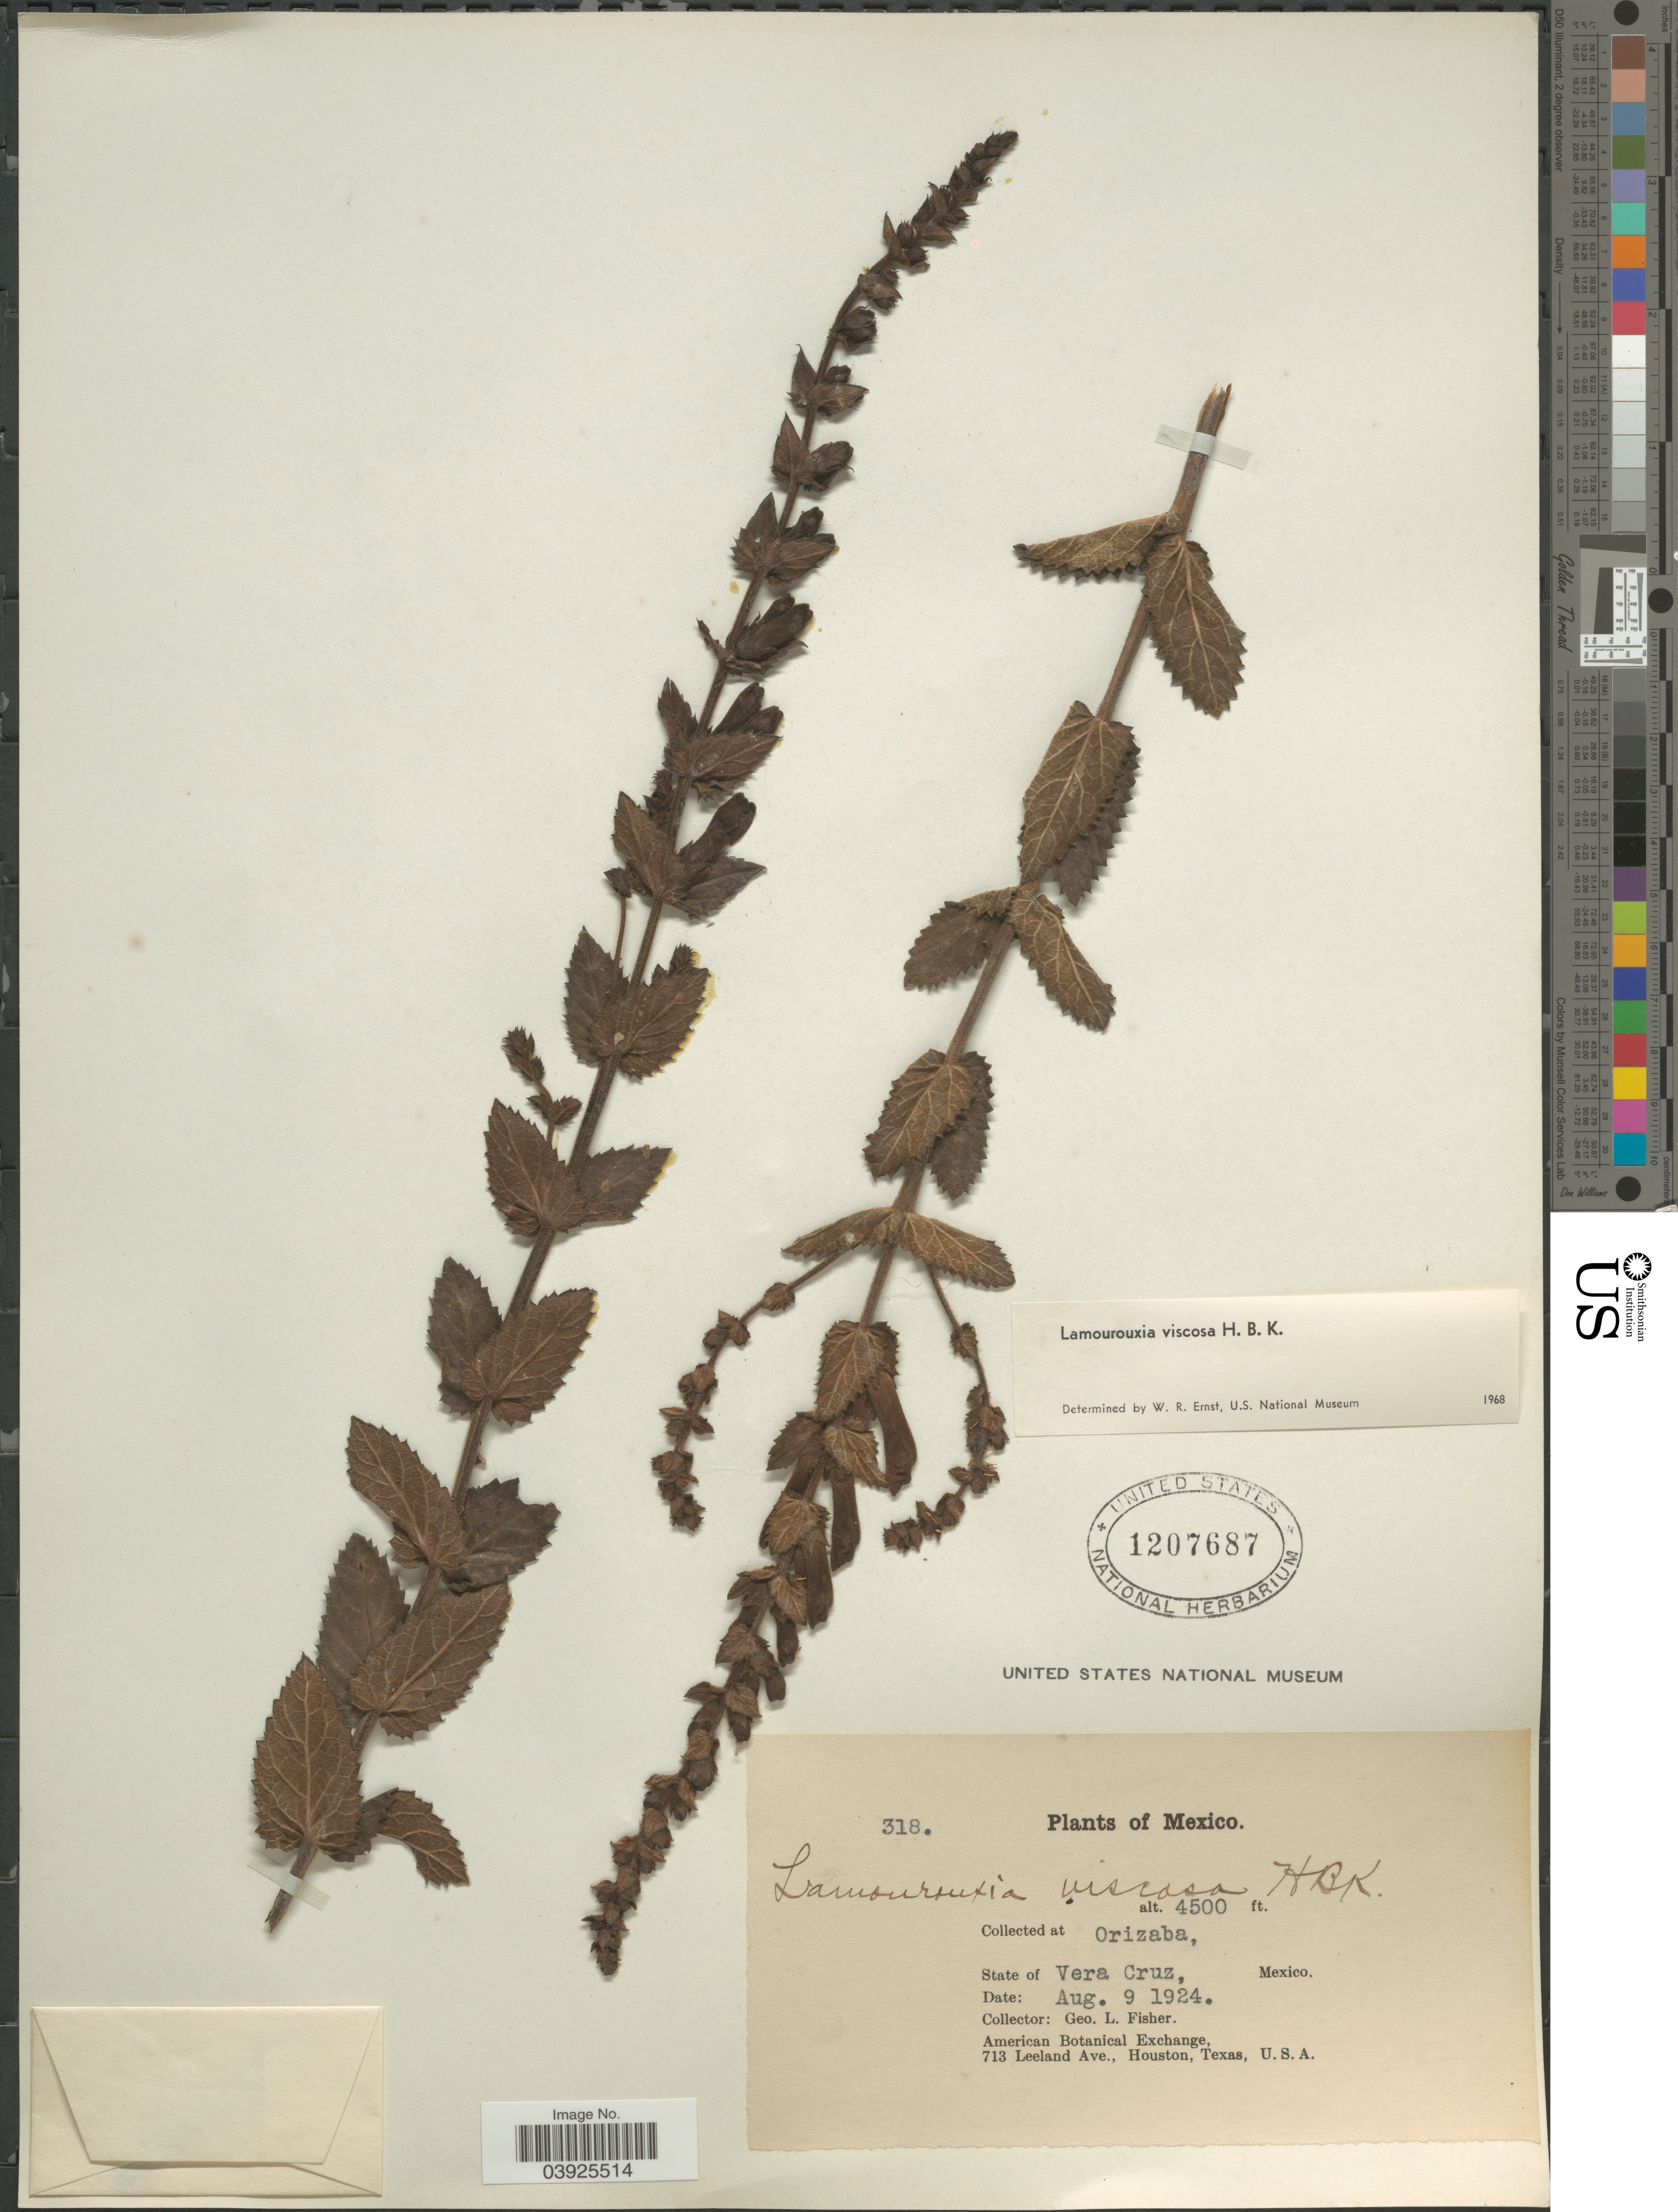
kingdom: Plantae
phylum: Tracheophyta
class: Magnoliopsida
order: Lamiales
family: Orobanchaceae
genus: Lamourouxia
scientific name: Lamourouxia viscosa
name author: Kunth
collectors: G. L. Fisher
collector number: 318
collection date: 1924-08-09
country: Mexico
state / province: Veracruz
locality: Orizaba. State of Vera Cruz.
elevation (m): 1372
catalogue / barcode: US 1207687